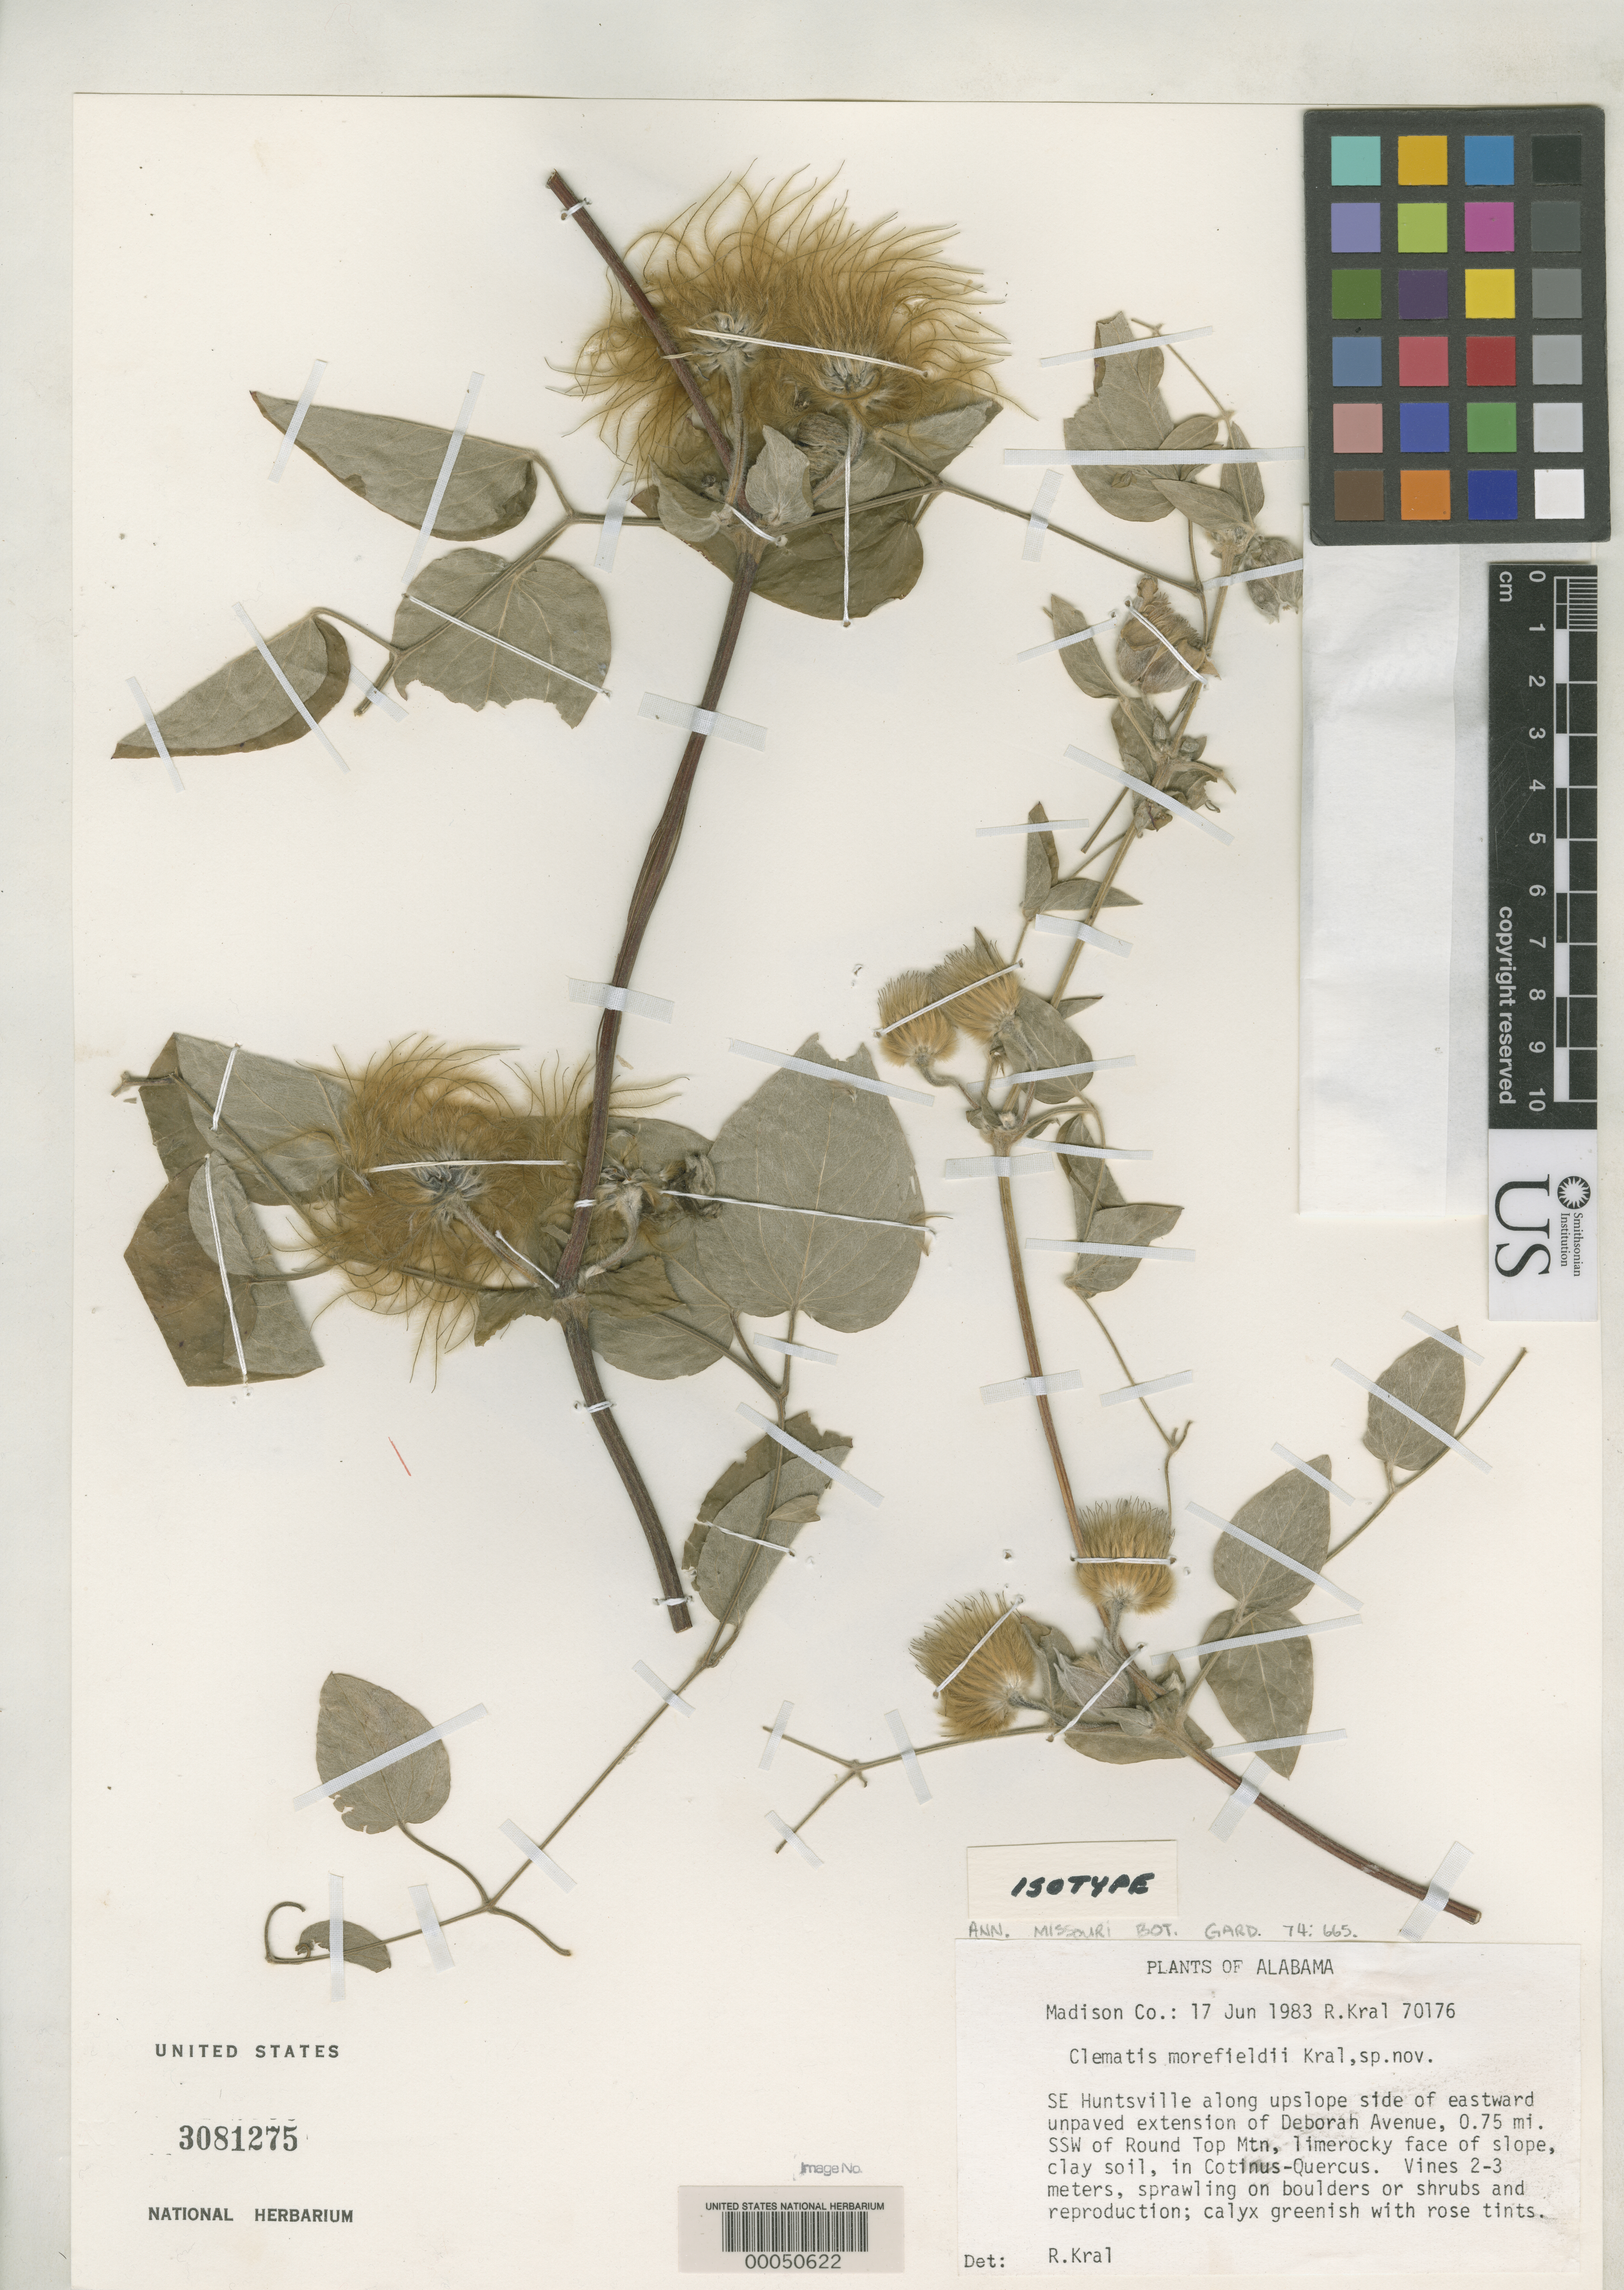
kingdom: Plantae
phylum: Tracheophyta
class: Magnoliopsida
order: Ranunculales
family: Ranunculaceae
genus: Clematis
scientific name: Clematis morefieldii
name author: Kral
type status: Isotype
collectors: R. Kral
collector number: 70176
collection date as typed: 17 Jun 1983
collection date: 1983-06-17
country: United States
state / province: Alabama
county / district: Madison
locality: SE Huntsville along upslope side of eastward extension of Deborah Avenue, 0.75 mi SSW of Round Top Mountain.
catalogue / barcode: US 3081275